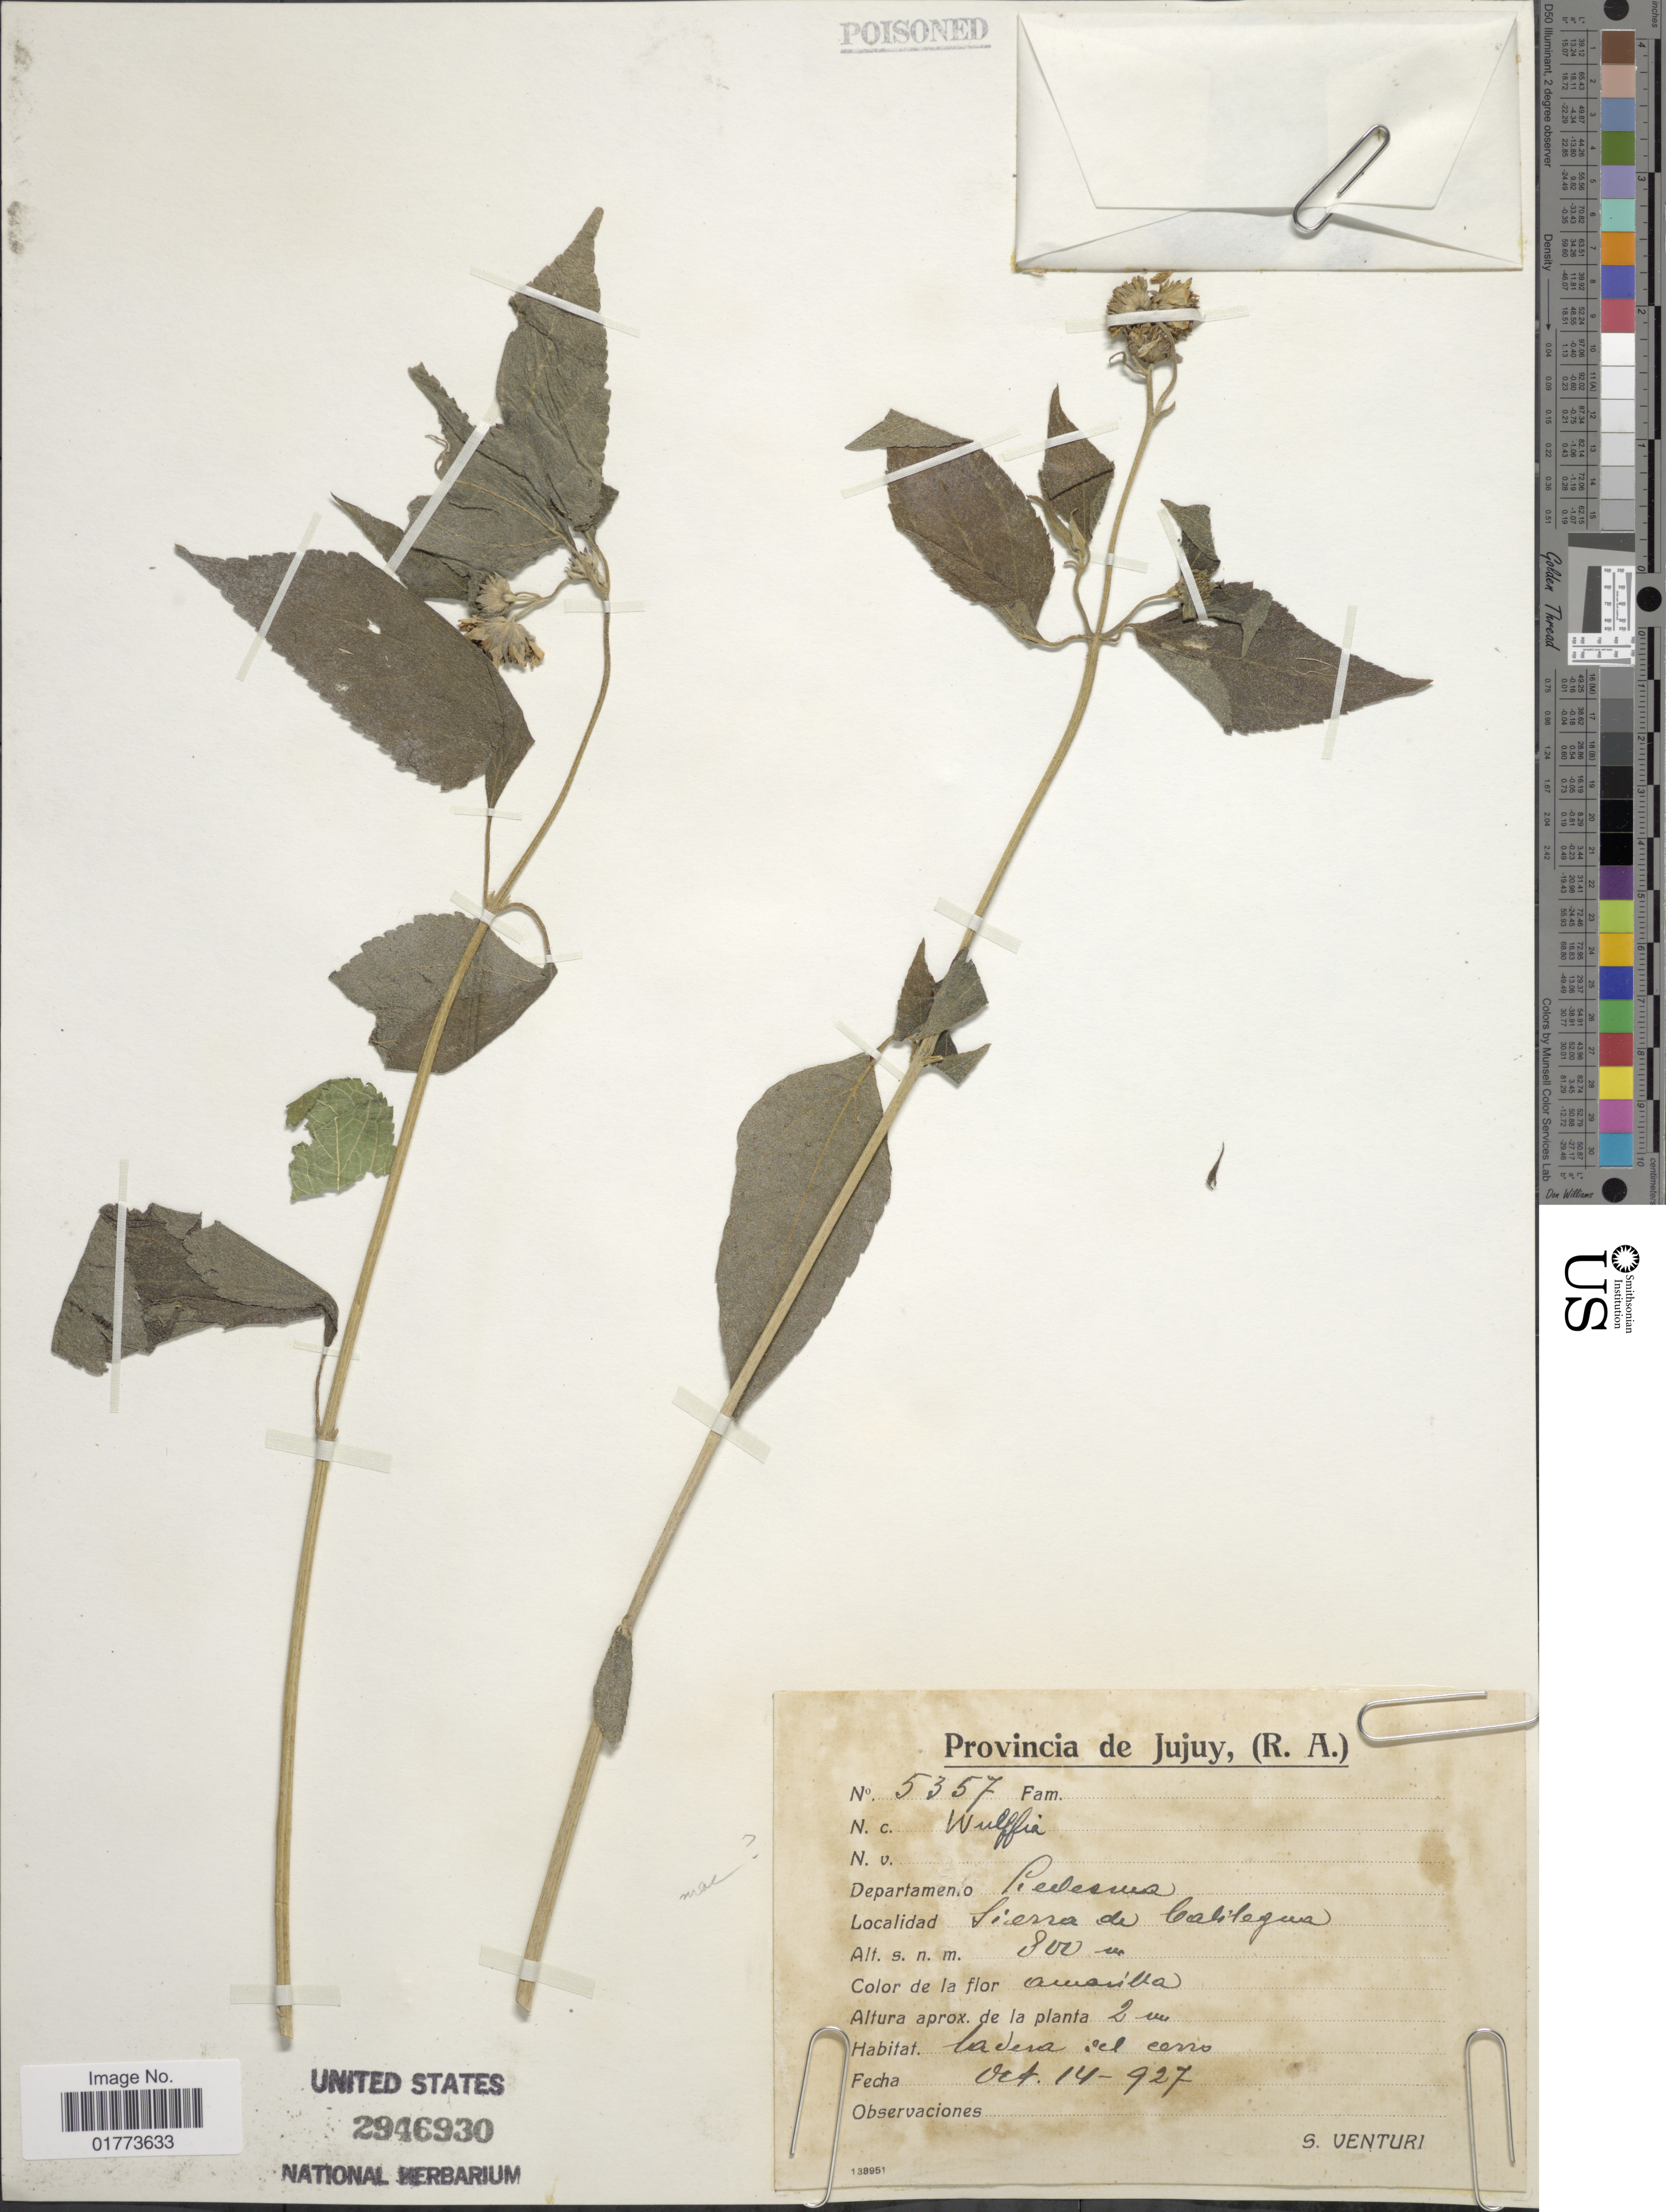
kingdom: Plantae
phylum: Tracheophyta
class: Magnoliopsida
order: Asterales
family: Asteraceae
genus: Melanthera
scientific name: Melanthera latifolia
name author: (Gardner)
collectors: S. Venturi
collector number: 5357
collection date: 1927-10-14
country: Argentina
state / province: Jujuy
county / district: Ledesma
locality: Sierra de Calilegua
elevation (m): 800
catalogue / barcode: US 2946930